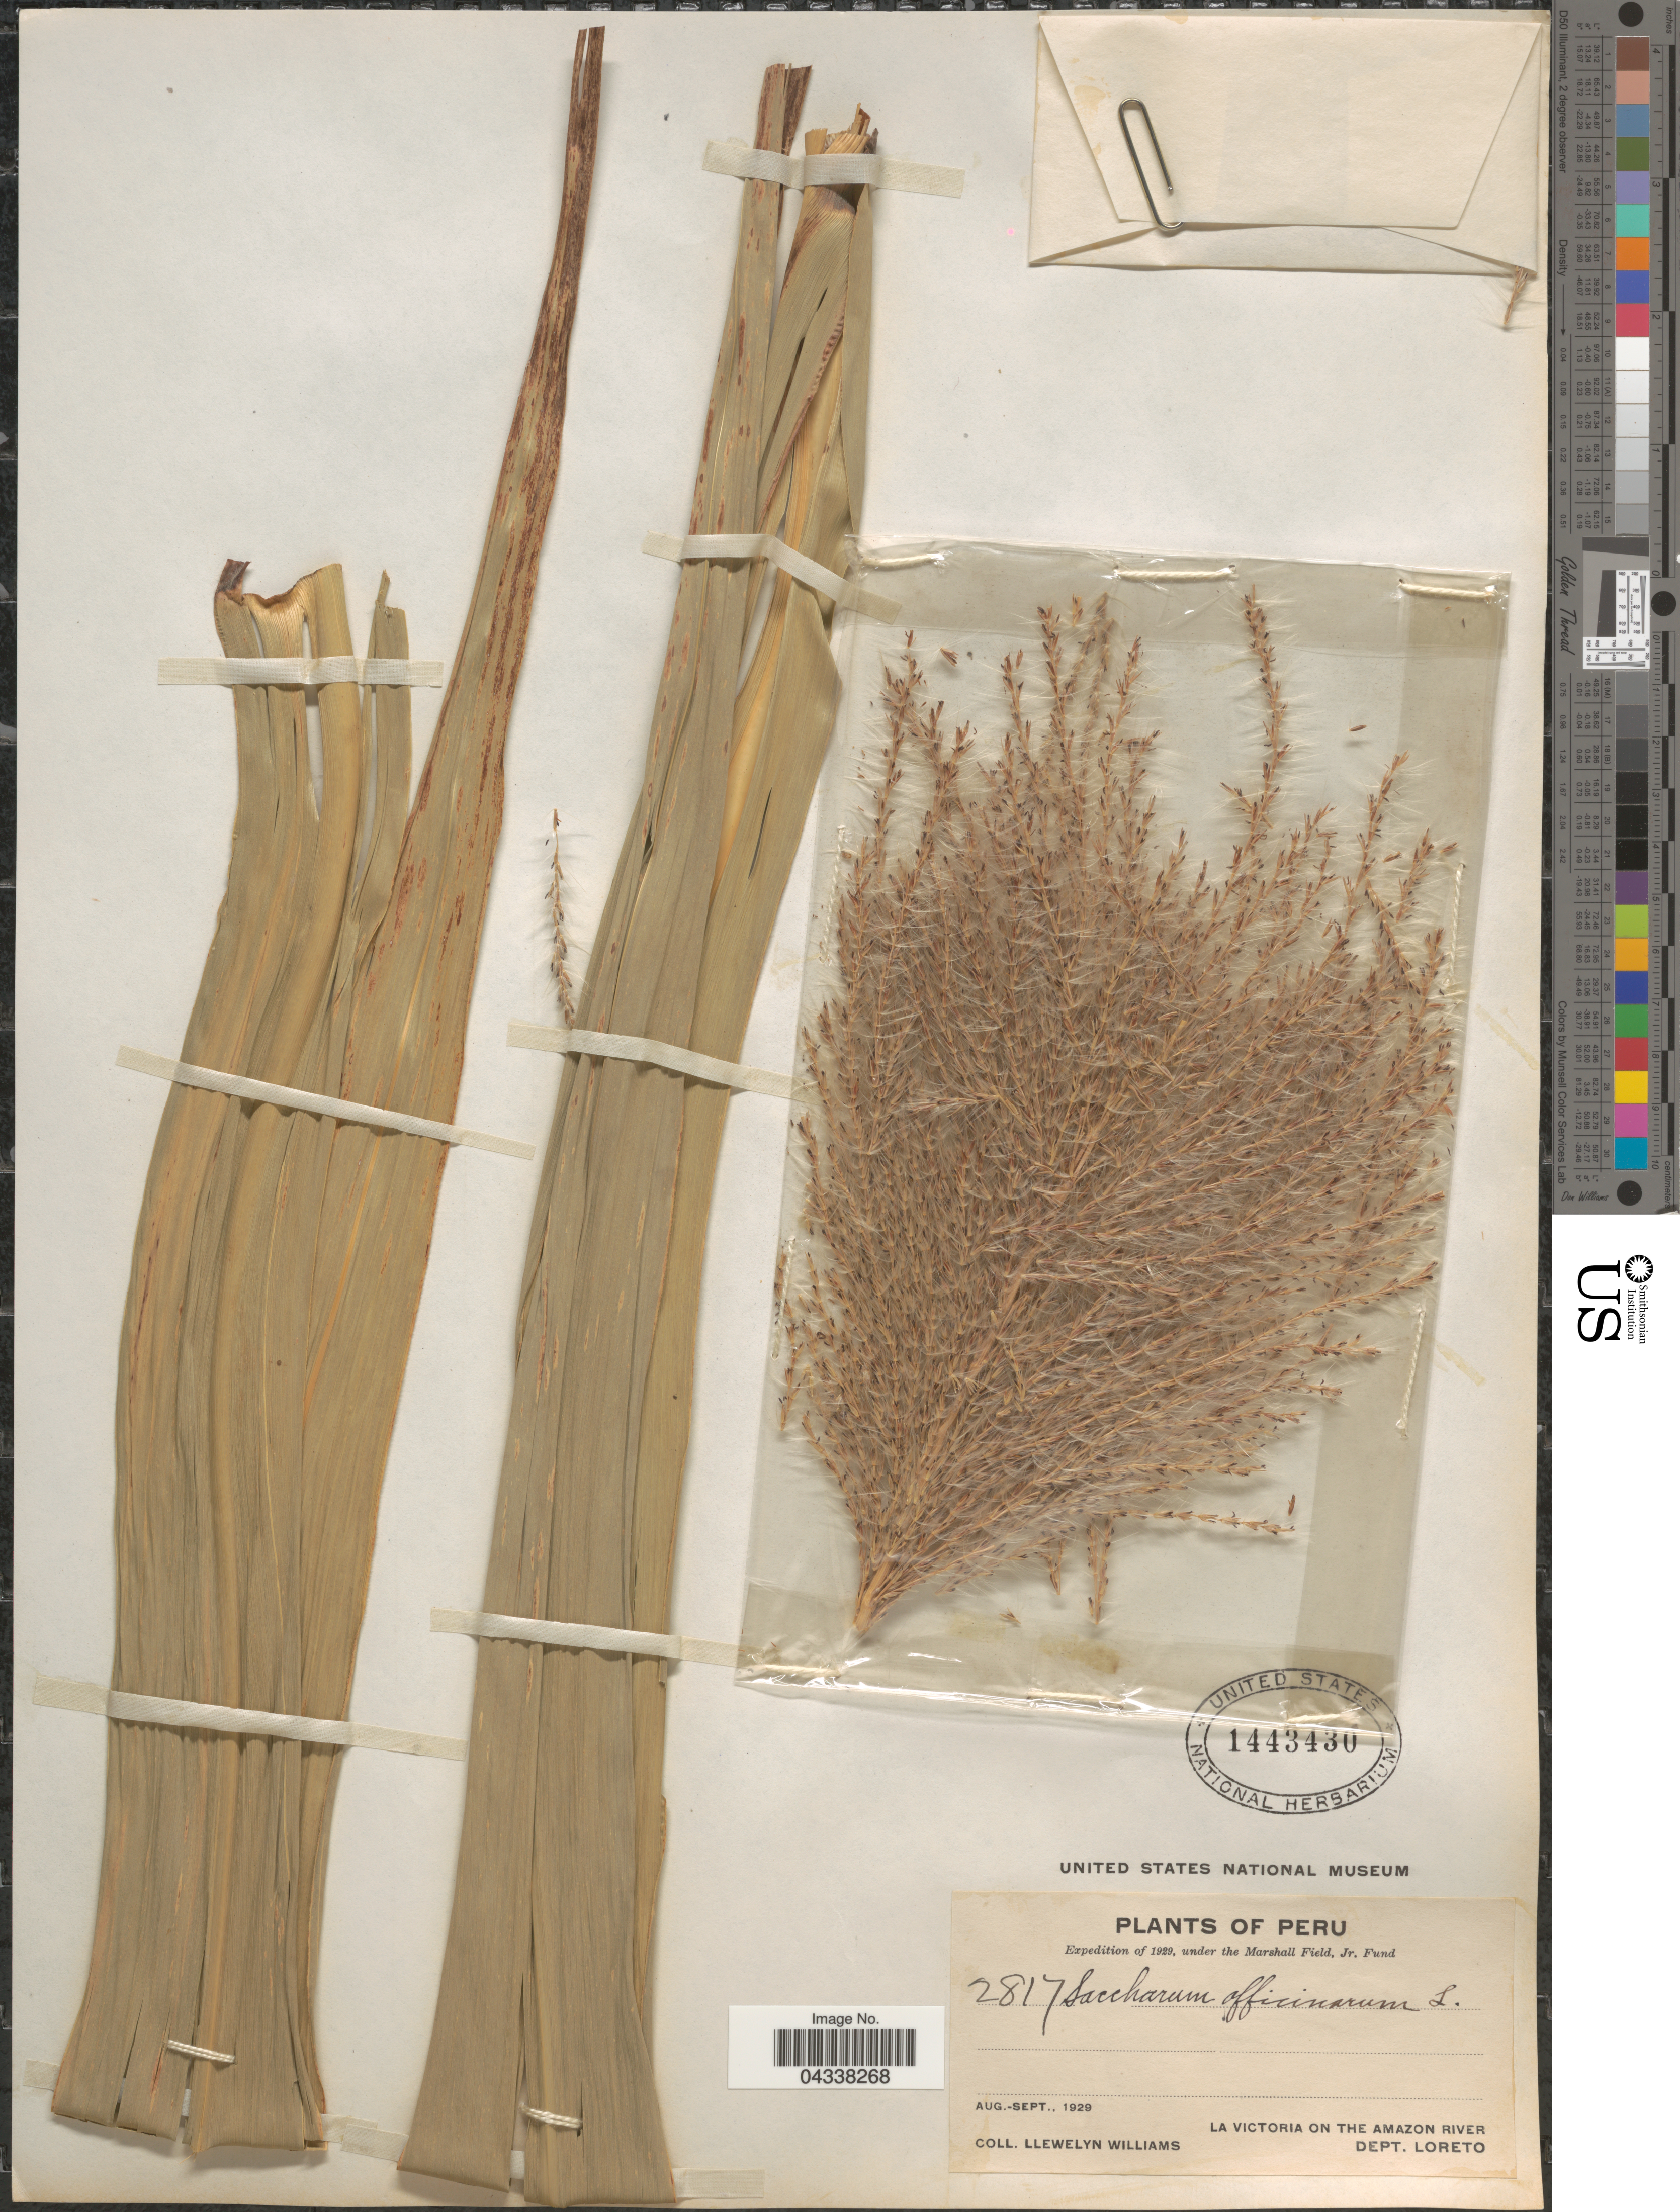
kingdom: Plantae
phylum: Tracheophyta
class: Liliopsida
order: Poales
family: Poaceae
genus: Saccharum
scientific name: Saccharum officinarum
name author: L.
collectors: Ll. Williams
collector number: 2817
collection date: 1929-08/1929-09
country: Peru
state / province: Loreto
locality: Expedition of 1929. La Victoria on the Amazon River. Dept. Loreto.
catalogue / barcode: US 1443430